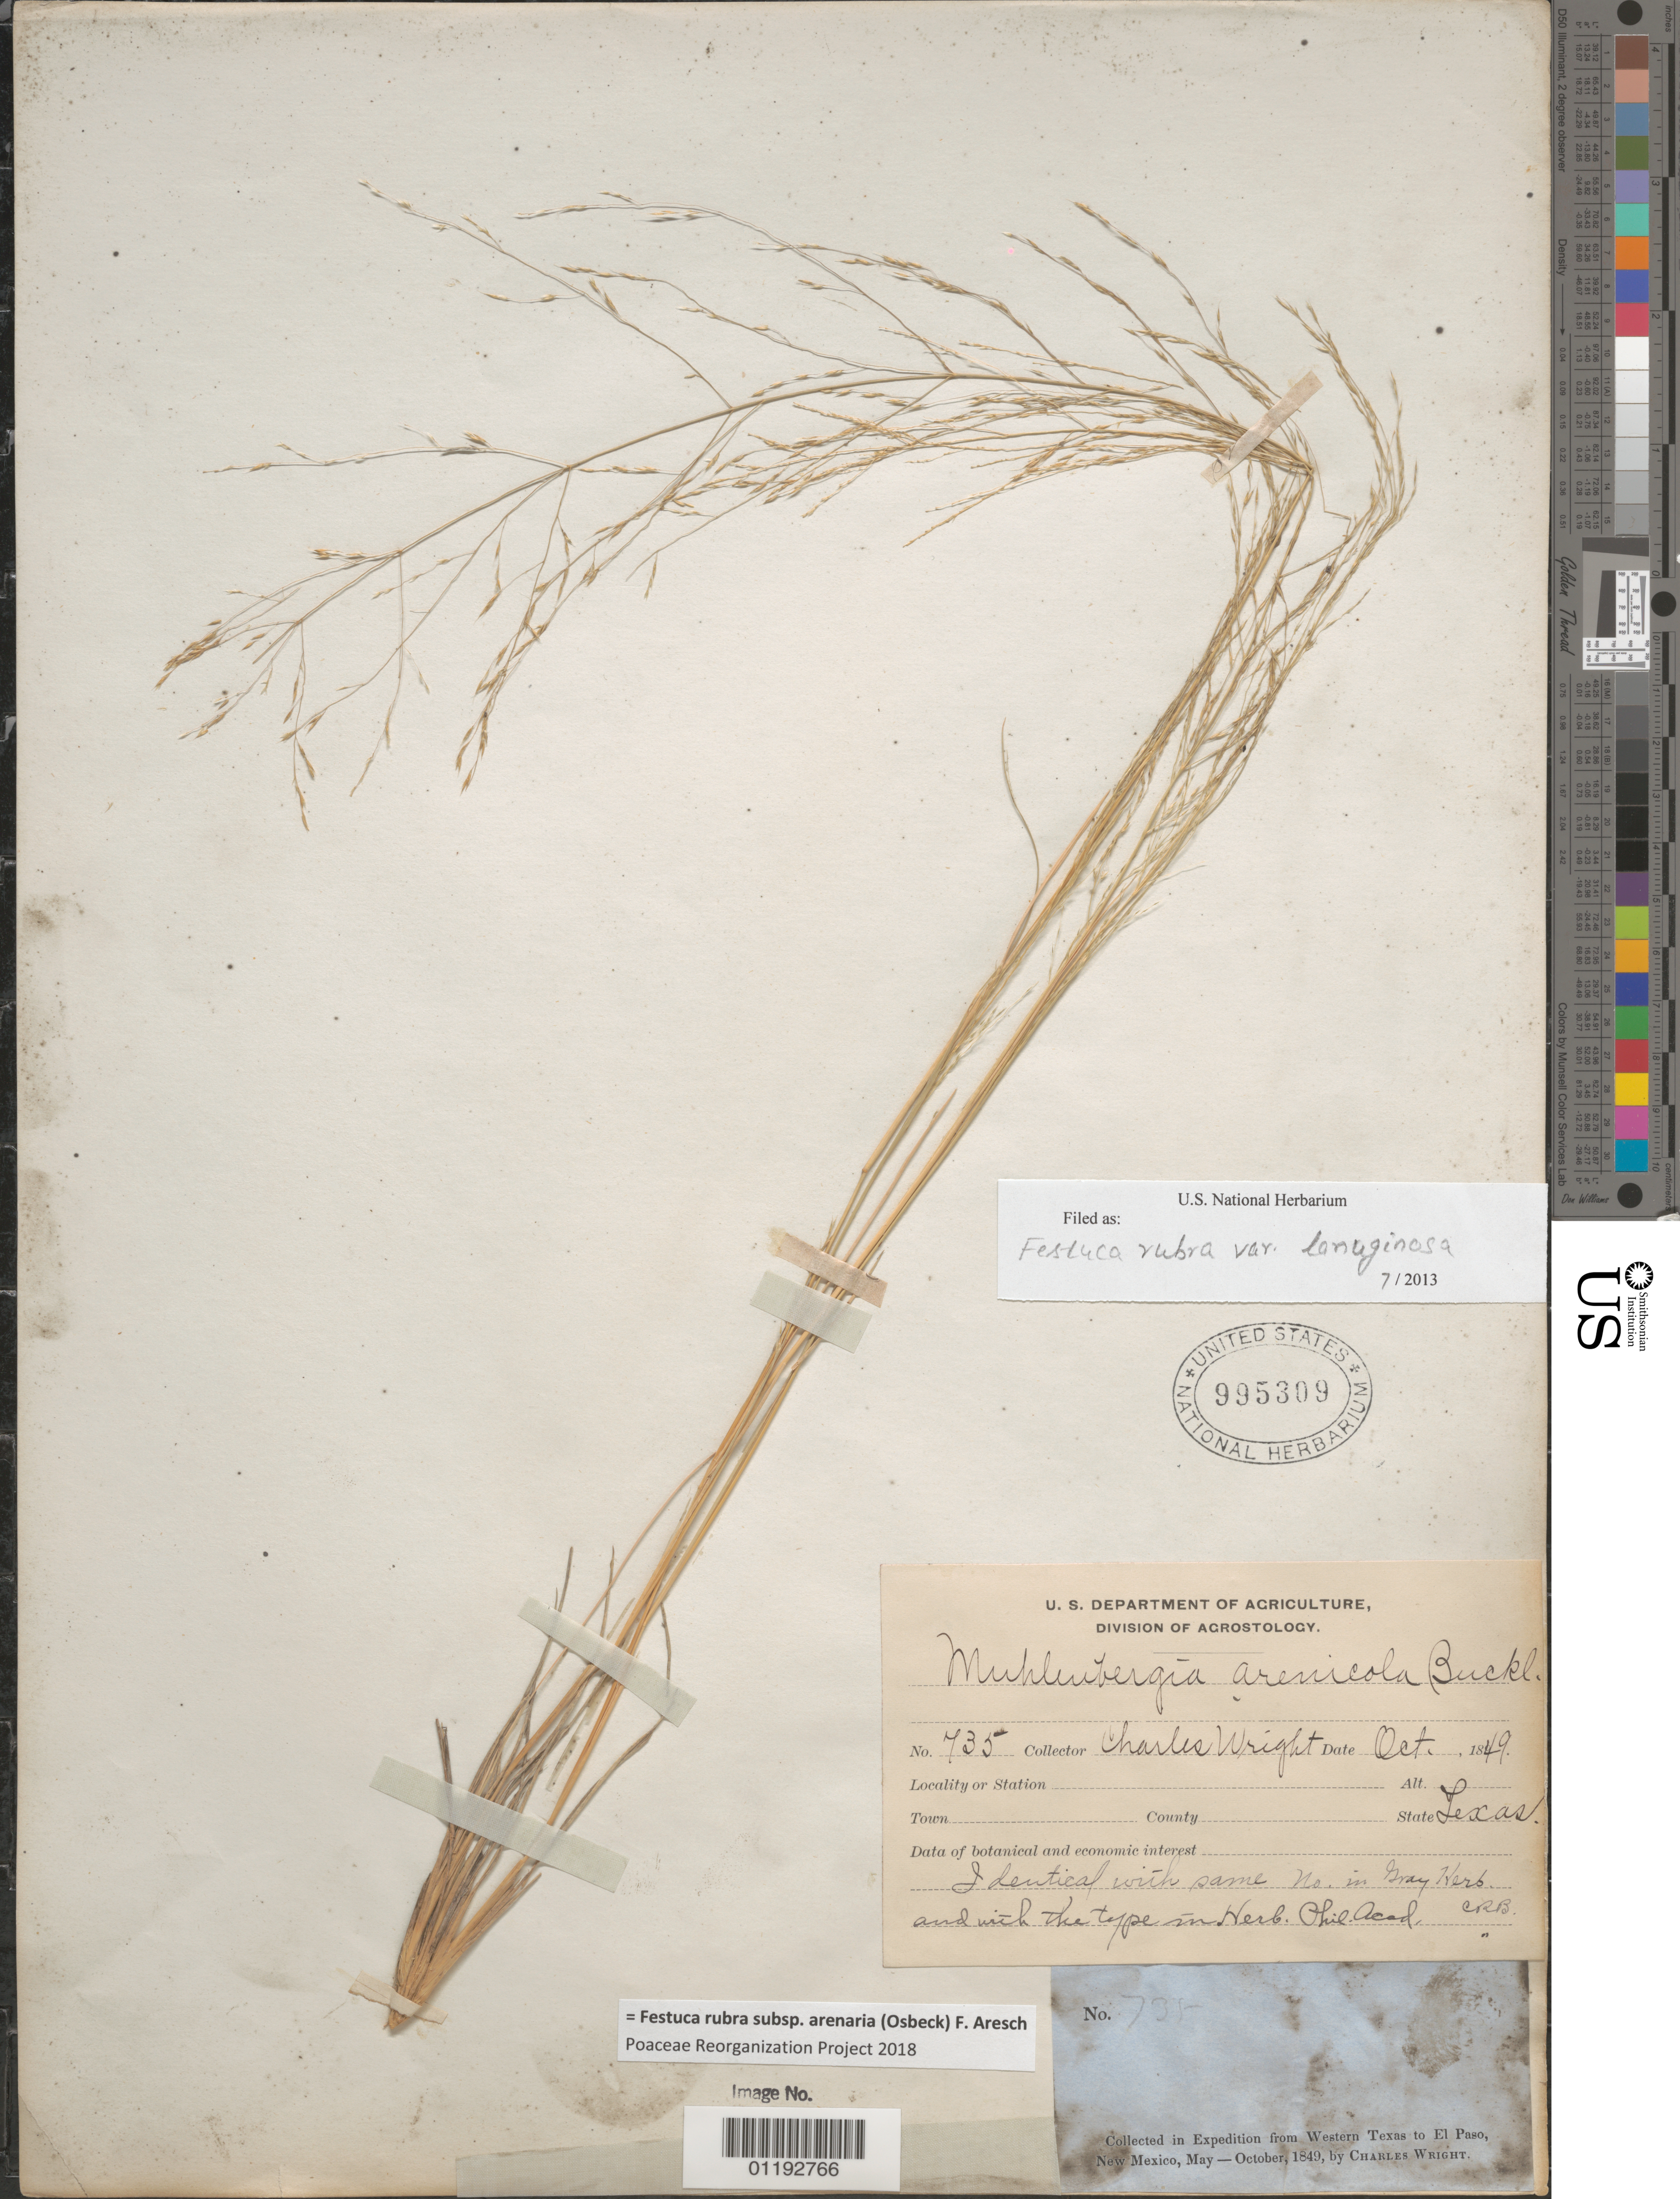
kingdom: Plantae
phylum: Tracheophyta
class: Liliopsida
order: Poales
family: Poaceae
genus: Festuca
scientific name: Festuca rubra subsp. arenaria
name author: (Osbeck) F. Aresch.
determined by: Poaceae Reorganization Project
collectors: C. Wright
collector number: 738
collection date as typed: May 1849 to -- Oct 1849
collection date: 1849-05/1849-10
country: United States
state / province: New Mexico / Texas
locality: W Texas to El Paso, New Mexico.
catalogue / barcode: US 995309